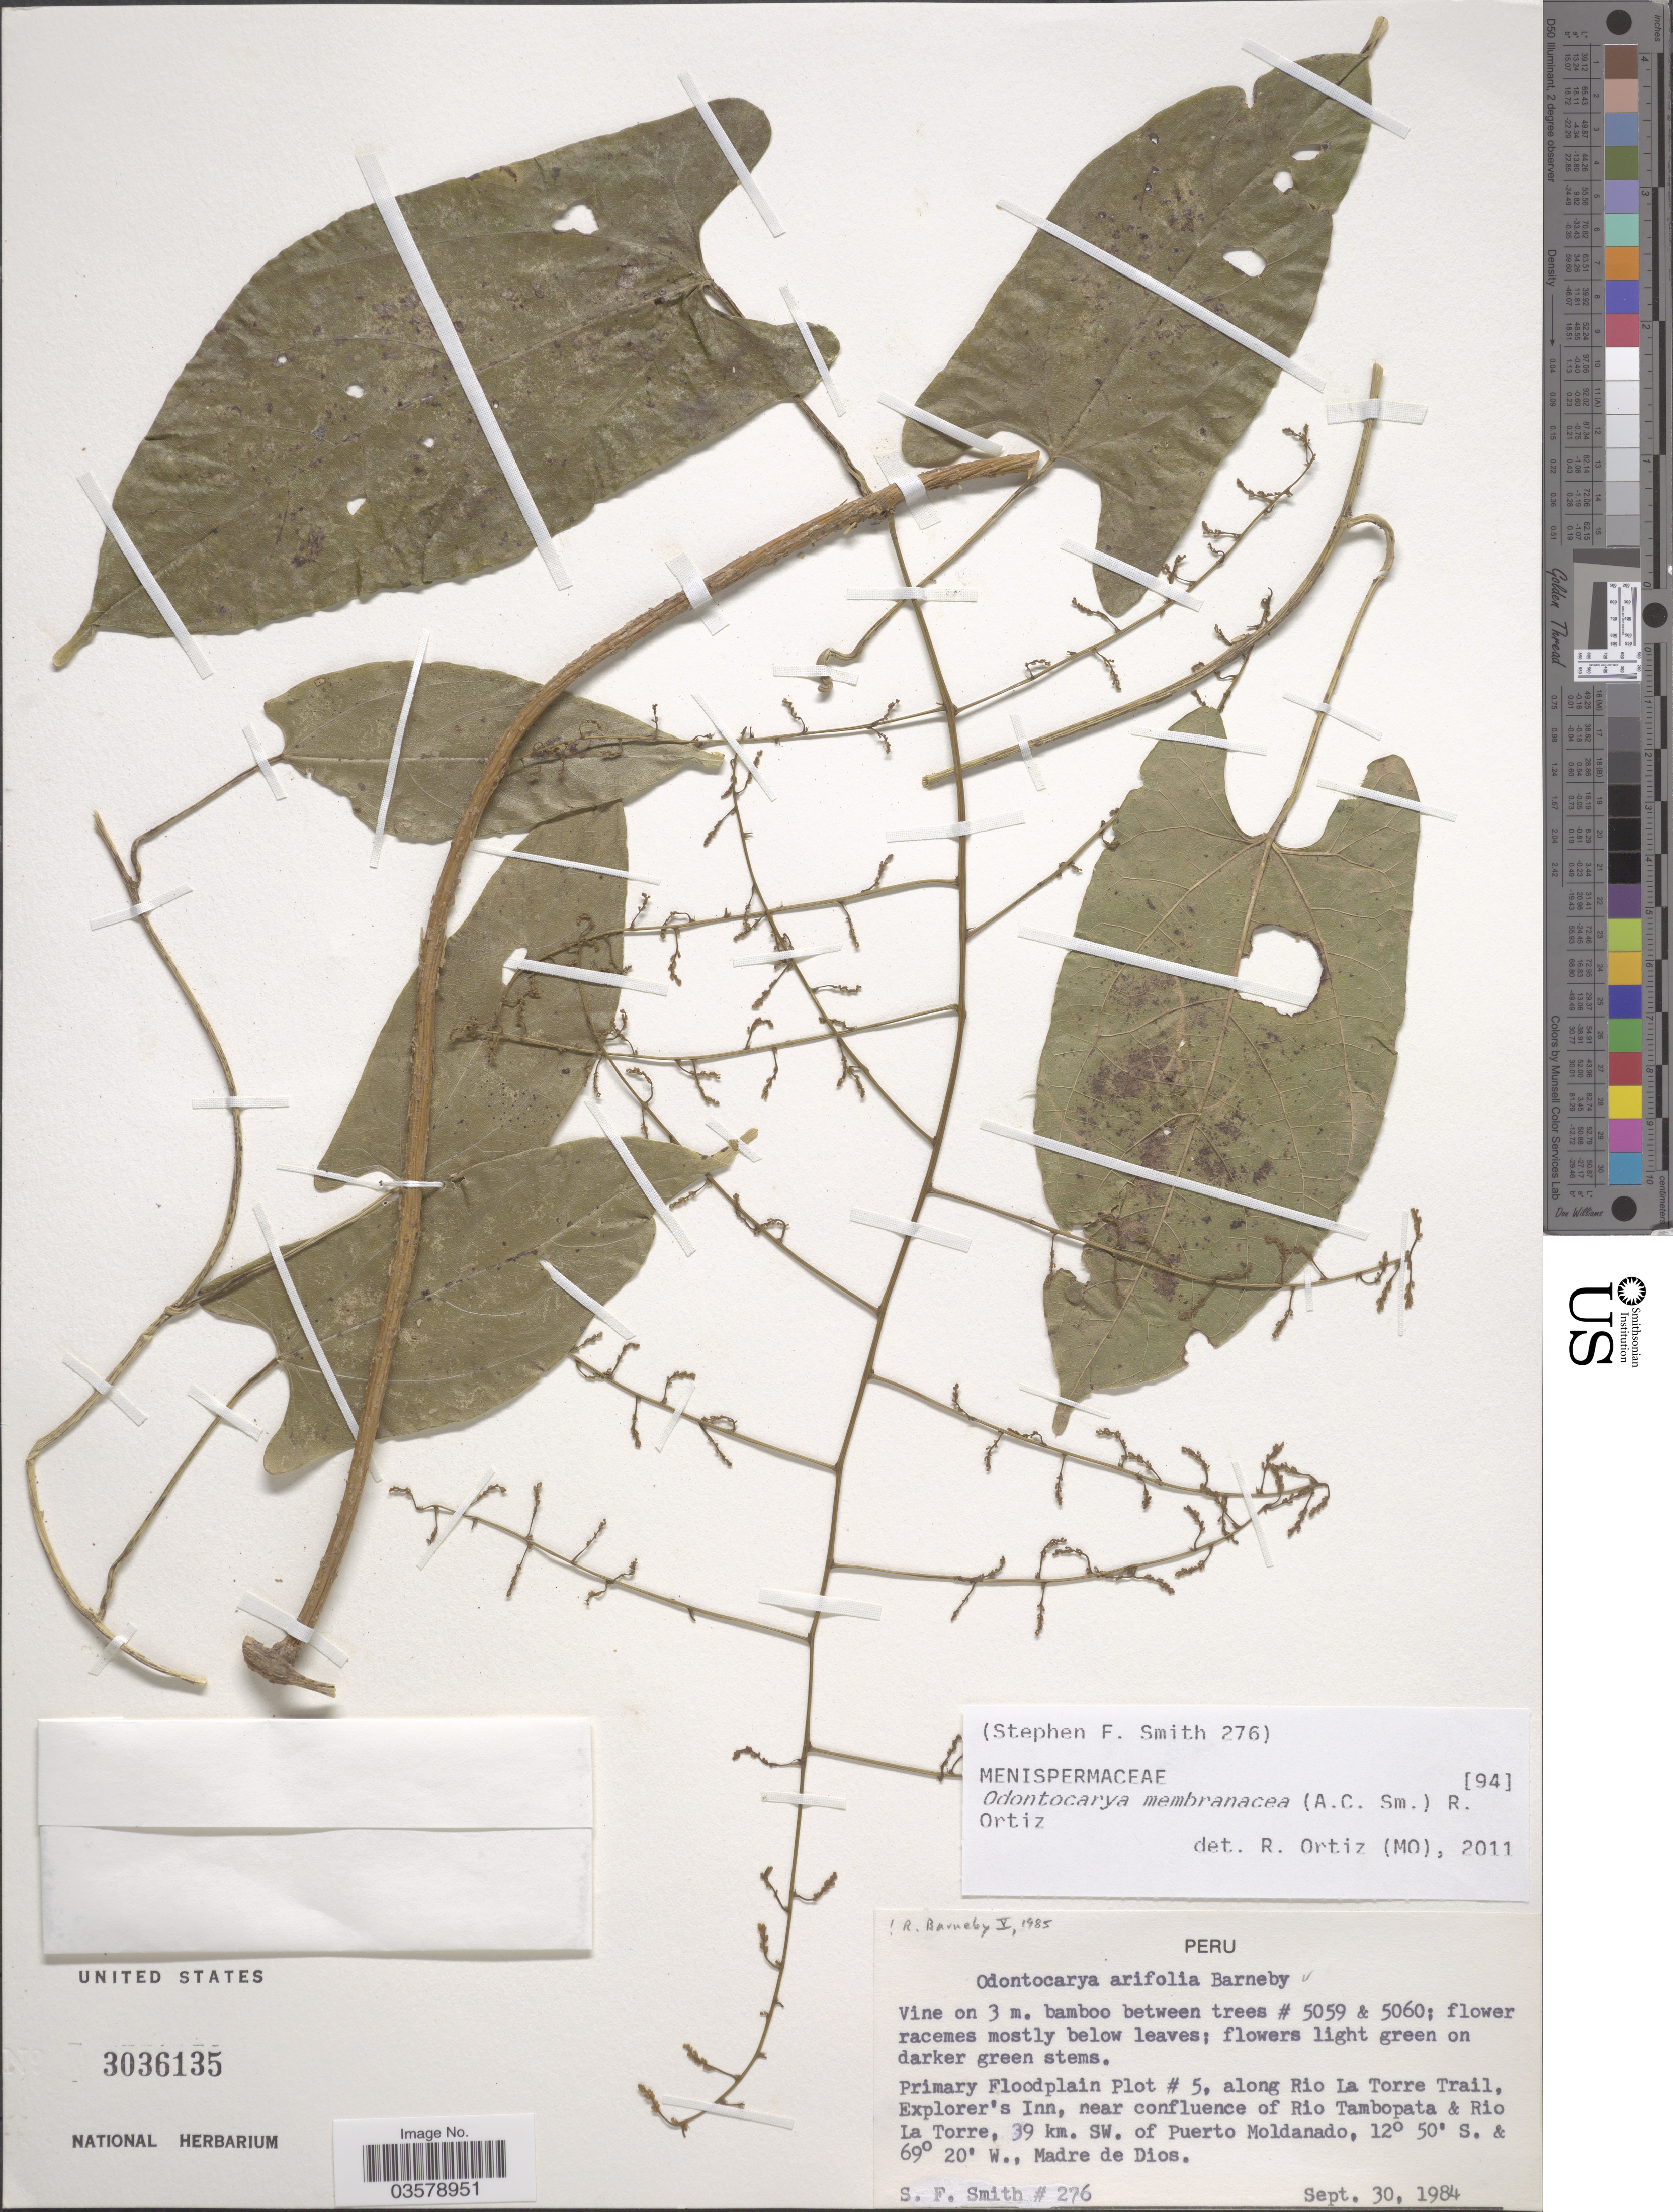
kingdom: Plantae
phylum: Tracheophyta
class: Magnoliopsida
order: Ranunculales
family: Menispermaceae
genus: Odontocarya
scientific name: Odontocarya membranacea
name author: (A.C. Sm.) R. Ortiz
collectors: S.F. Smith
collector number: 276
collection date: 1984-09-30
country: Peru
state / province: Madre de Dios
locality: Primary Floodplain Plot # 5, along Rio La Torre Trail, Explorer's Inn, near confluence of Rio Tambopata & Rio La Torre, 39 km. SW. of Puerto Moldanado.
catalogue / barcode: US 3036135